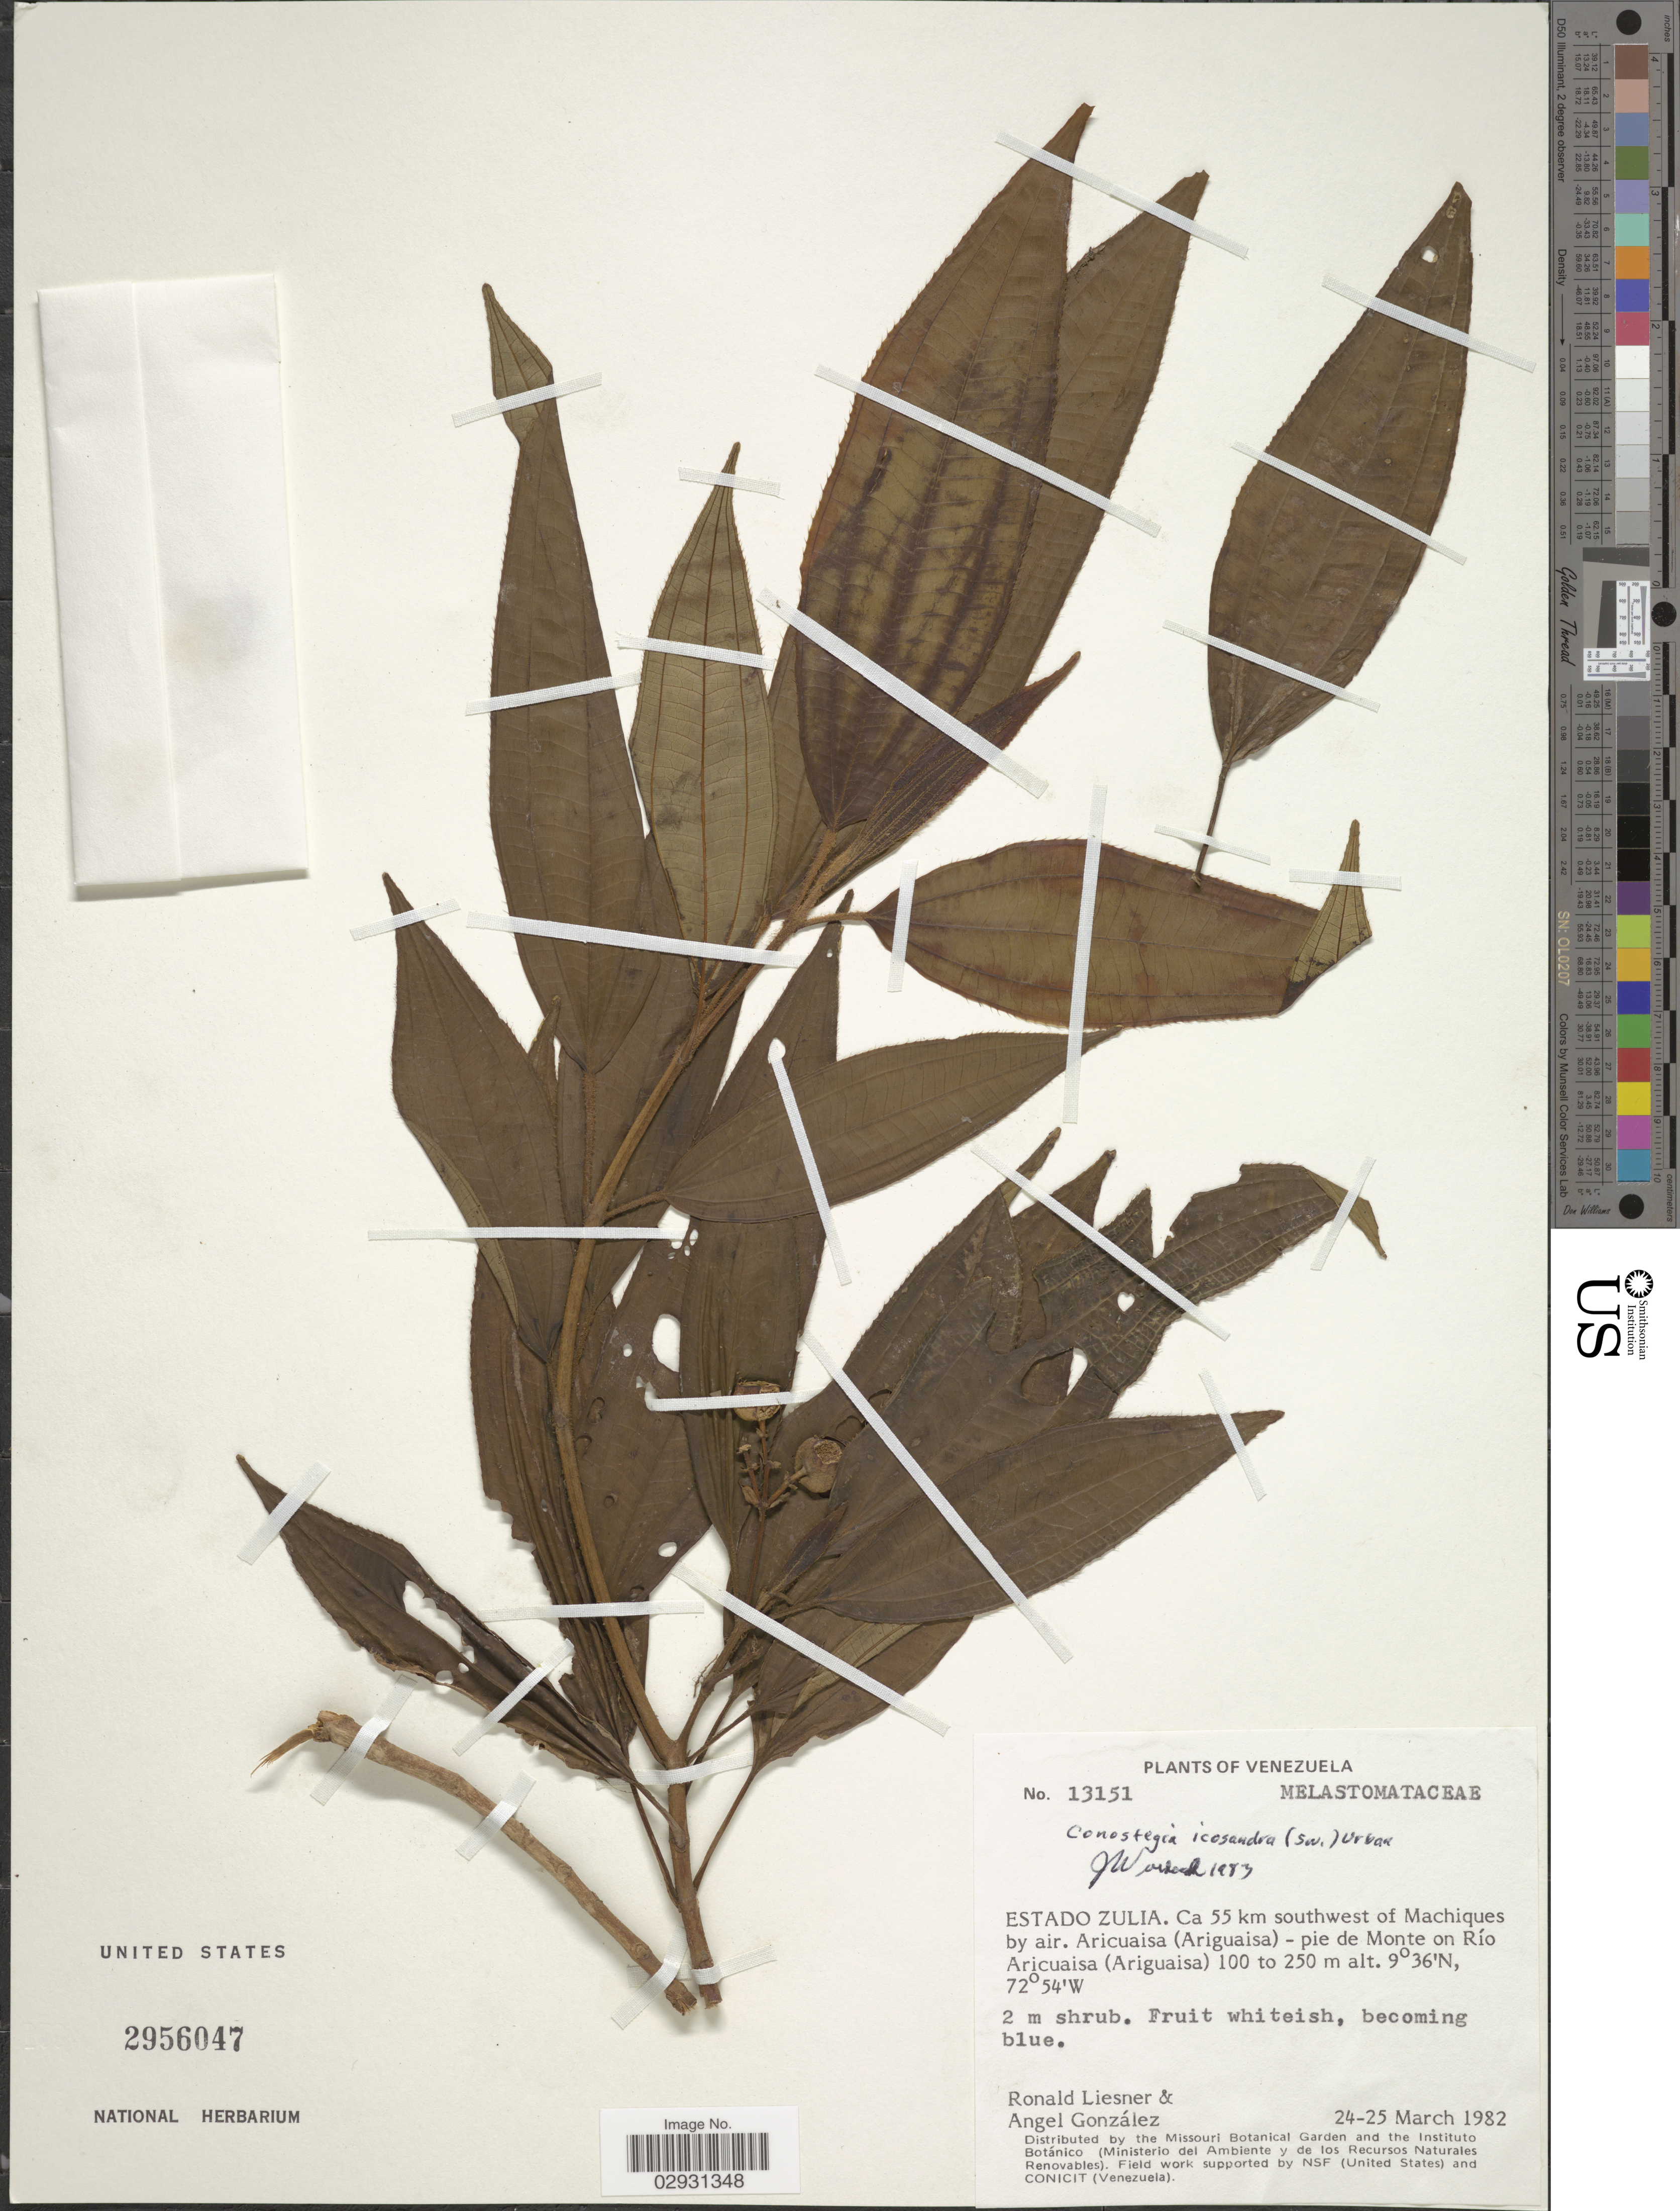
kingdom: Plantae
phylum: Tracheophyta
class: Magnoliopsida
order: Myrtales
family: Melastomataceae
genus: Conostegia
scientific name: Conostegia icosandra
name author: (Sw.) Urb.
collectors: R. L. Liesner & A. C. González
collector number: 13151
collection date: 1982-03-24/1982-03-25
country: Venezuela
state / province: Zulia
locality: Ca. 55 km southwest of Machiques by air. Aricuaisa (Ariguaisa) - pie de Monte on Río Aricuaisa (Ariguaisa).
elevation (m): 100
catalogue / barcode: US 2956047